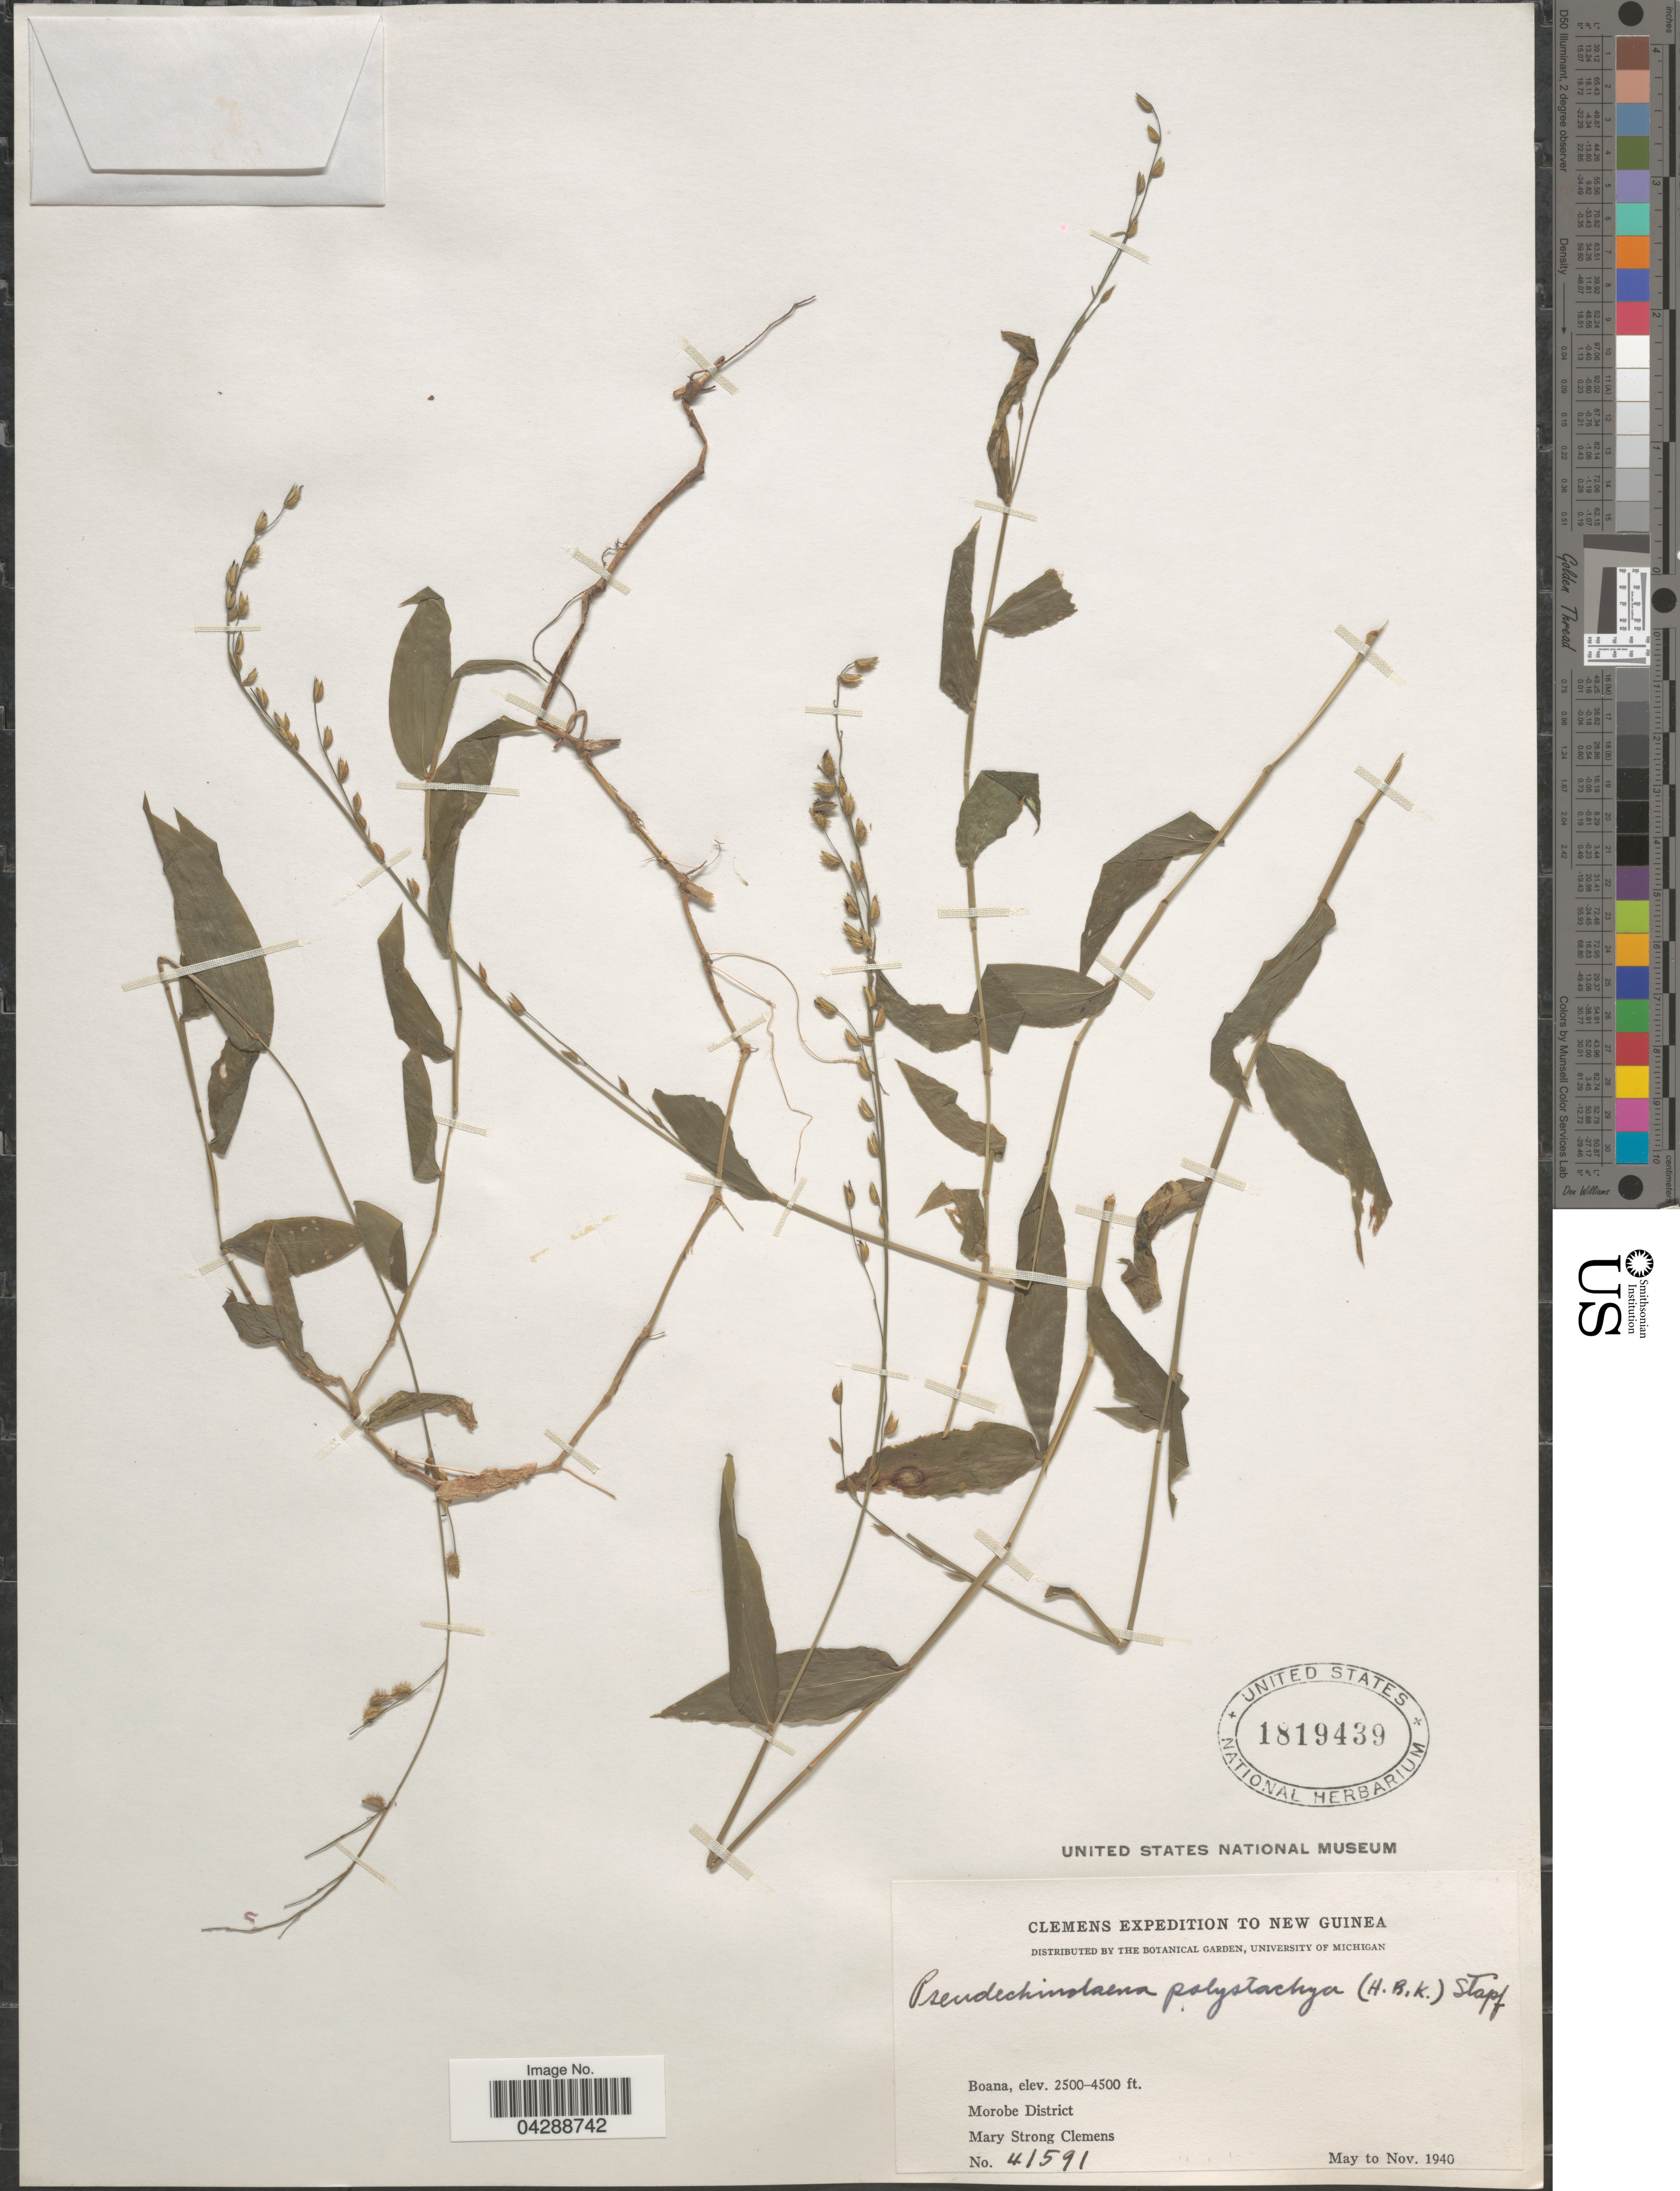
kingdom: Plantae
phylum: Tracheophyta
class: Liliopsida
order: Poales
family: Poaceae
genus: Pseudechinolaena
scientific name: Pseudechinolaena polystachya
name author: (Kunth) Stapf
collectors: M. S. Clemens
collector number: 41591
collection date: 1940-05/1940-11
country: Papua New Guinea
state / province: Morobe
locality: Clemens Expedition to New Guinea. Boana, Morobe District.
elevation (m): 762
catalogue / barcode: US 1819439